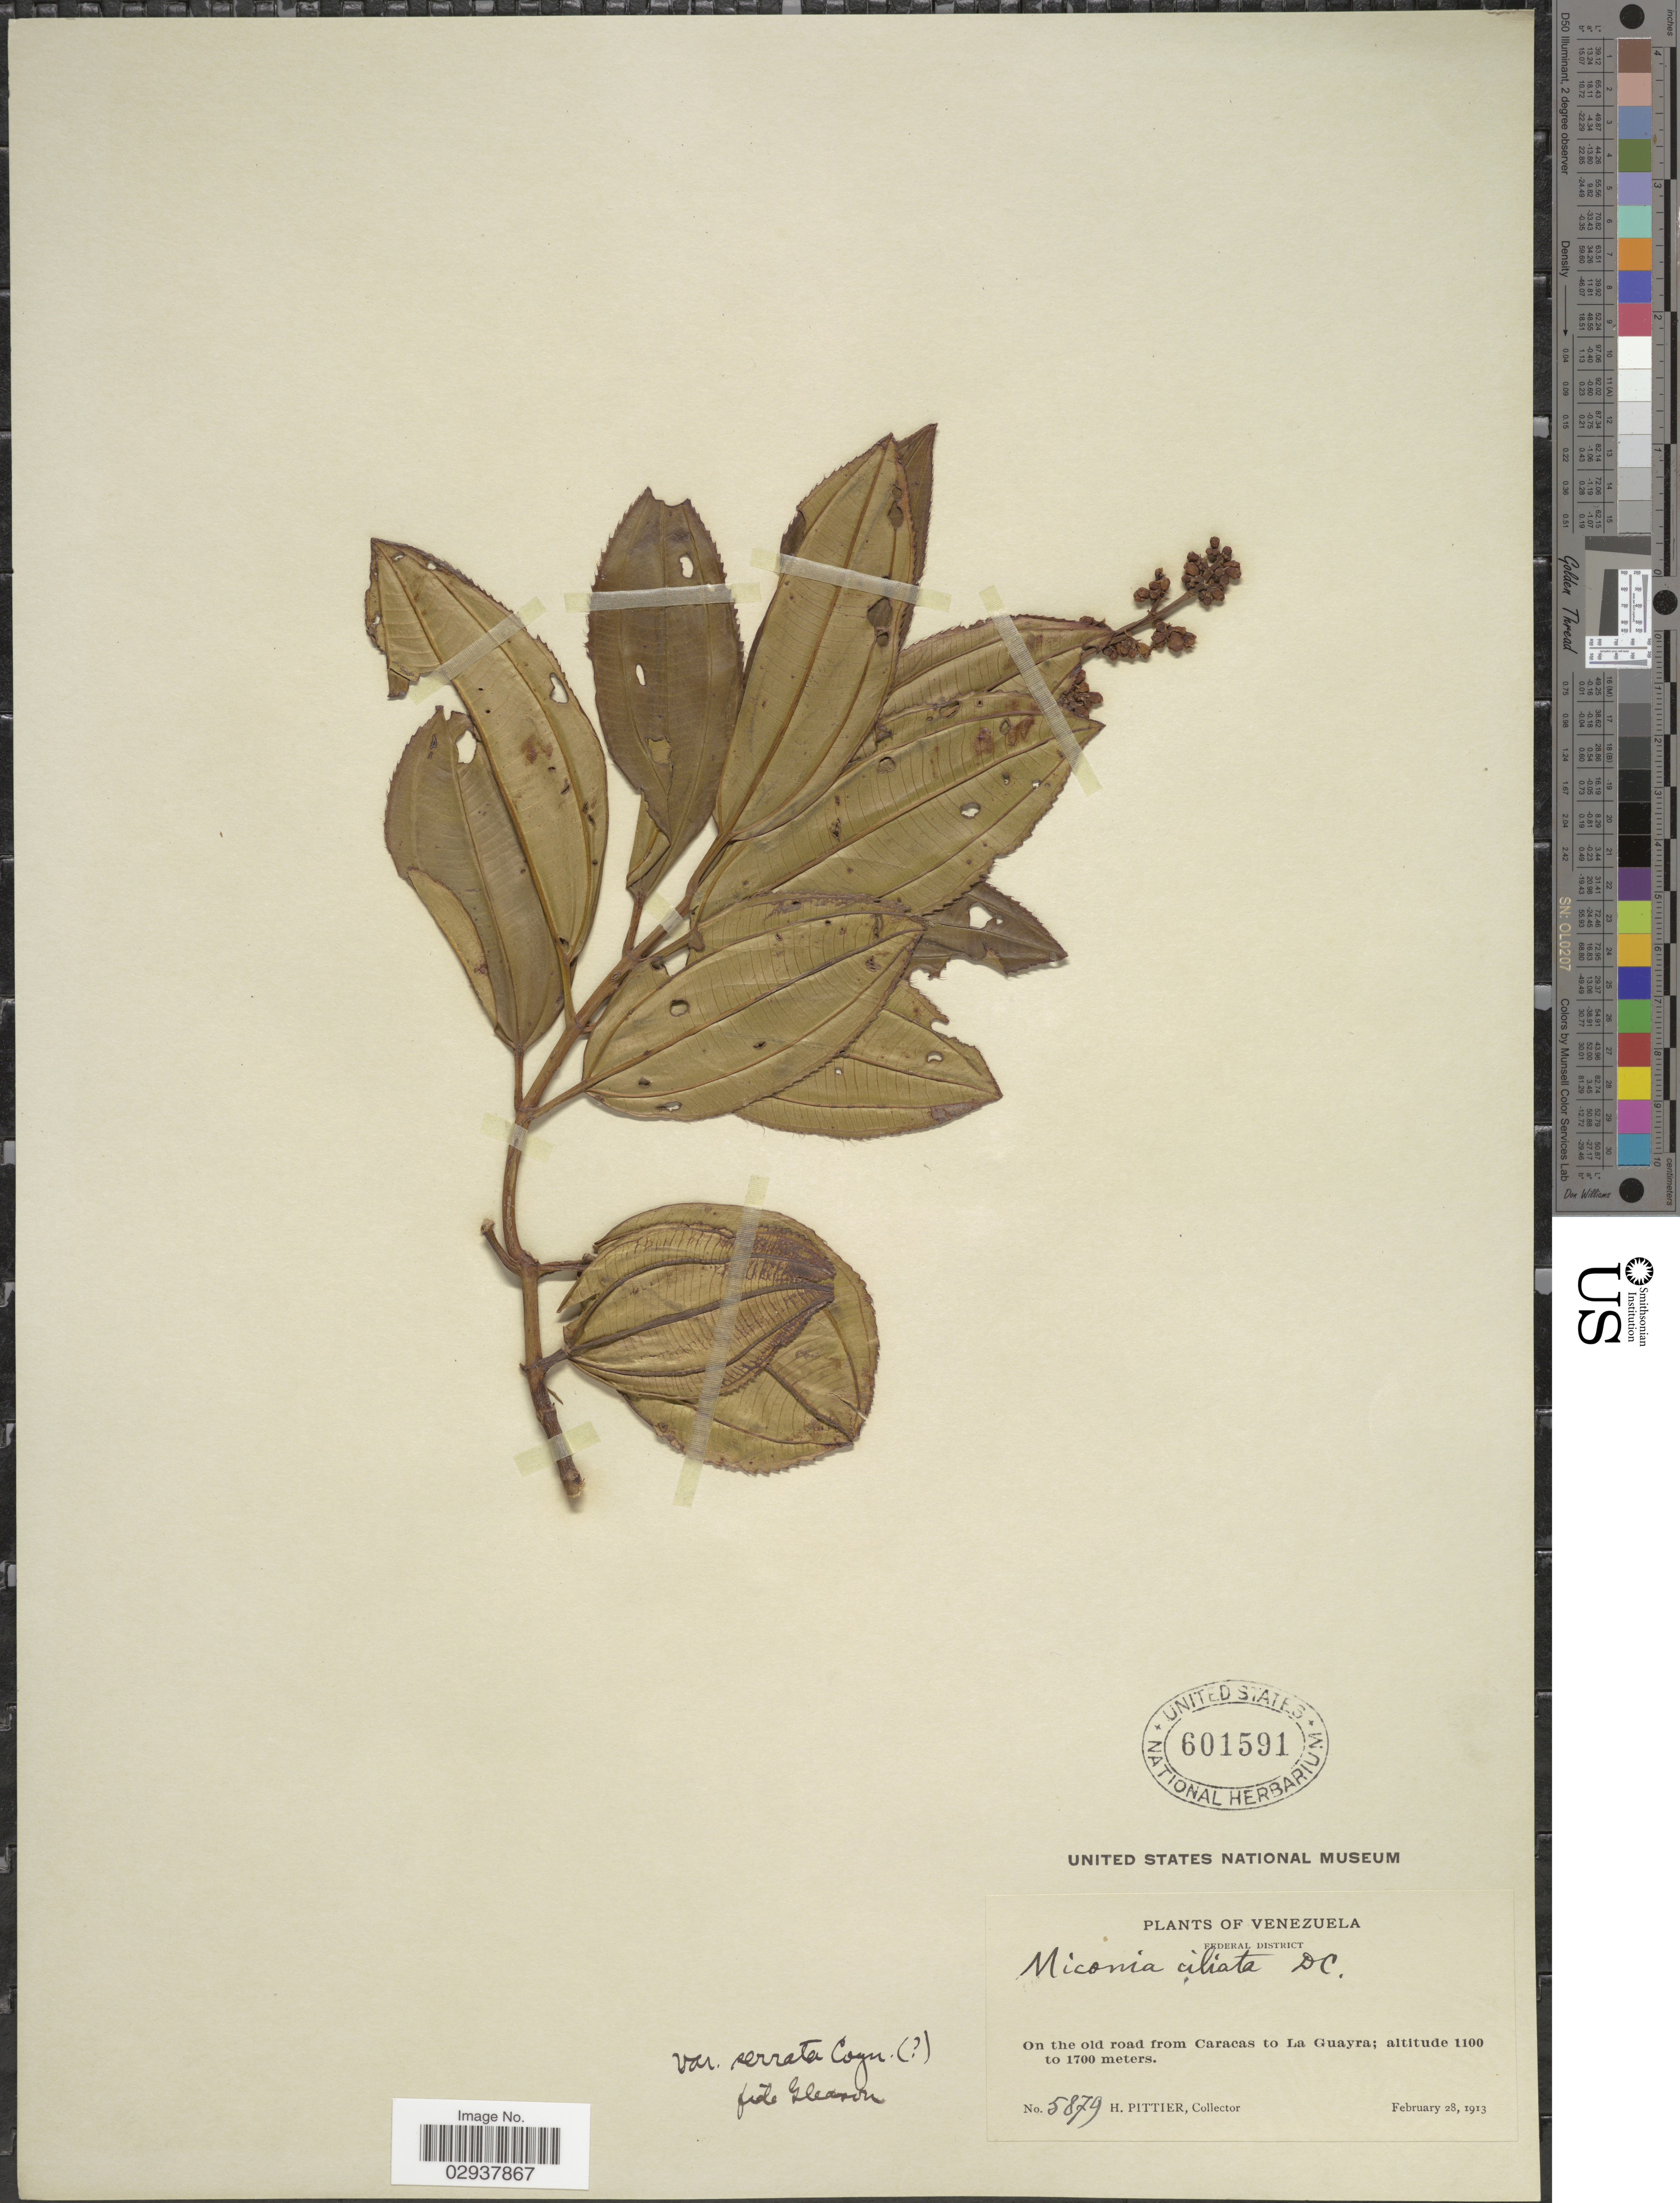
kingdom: Plantae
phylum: Tracheophyta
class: Magnoliopsida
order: Myrtales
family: Melastomataceae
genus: Miconia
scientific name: Miconia ciliata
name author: (Rich.) DC.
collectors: H. F. Pittier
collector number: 5879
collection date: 1913-02-28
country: Venezuela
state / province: Distrito Federal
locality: Federal District. On the old road from Caracas to La Guayra.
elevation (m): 1100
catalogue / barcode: US 601591